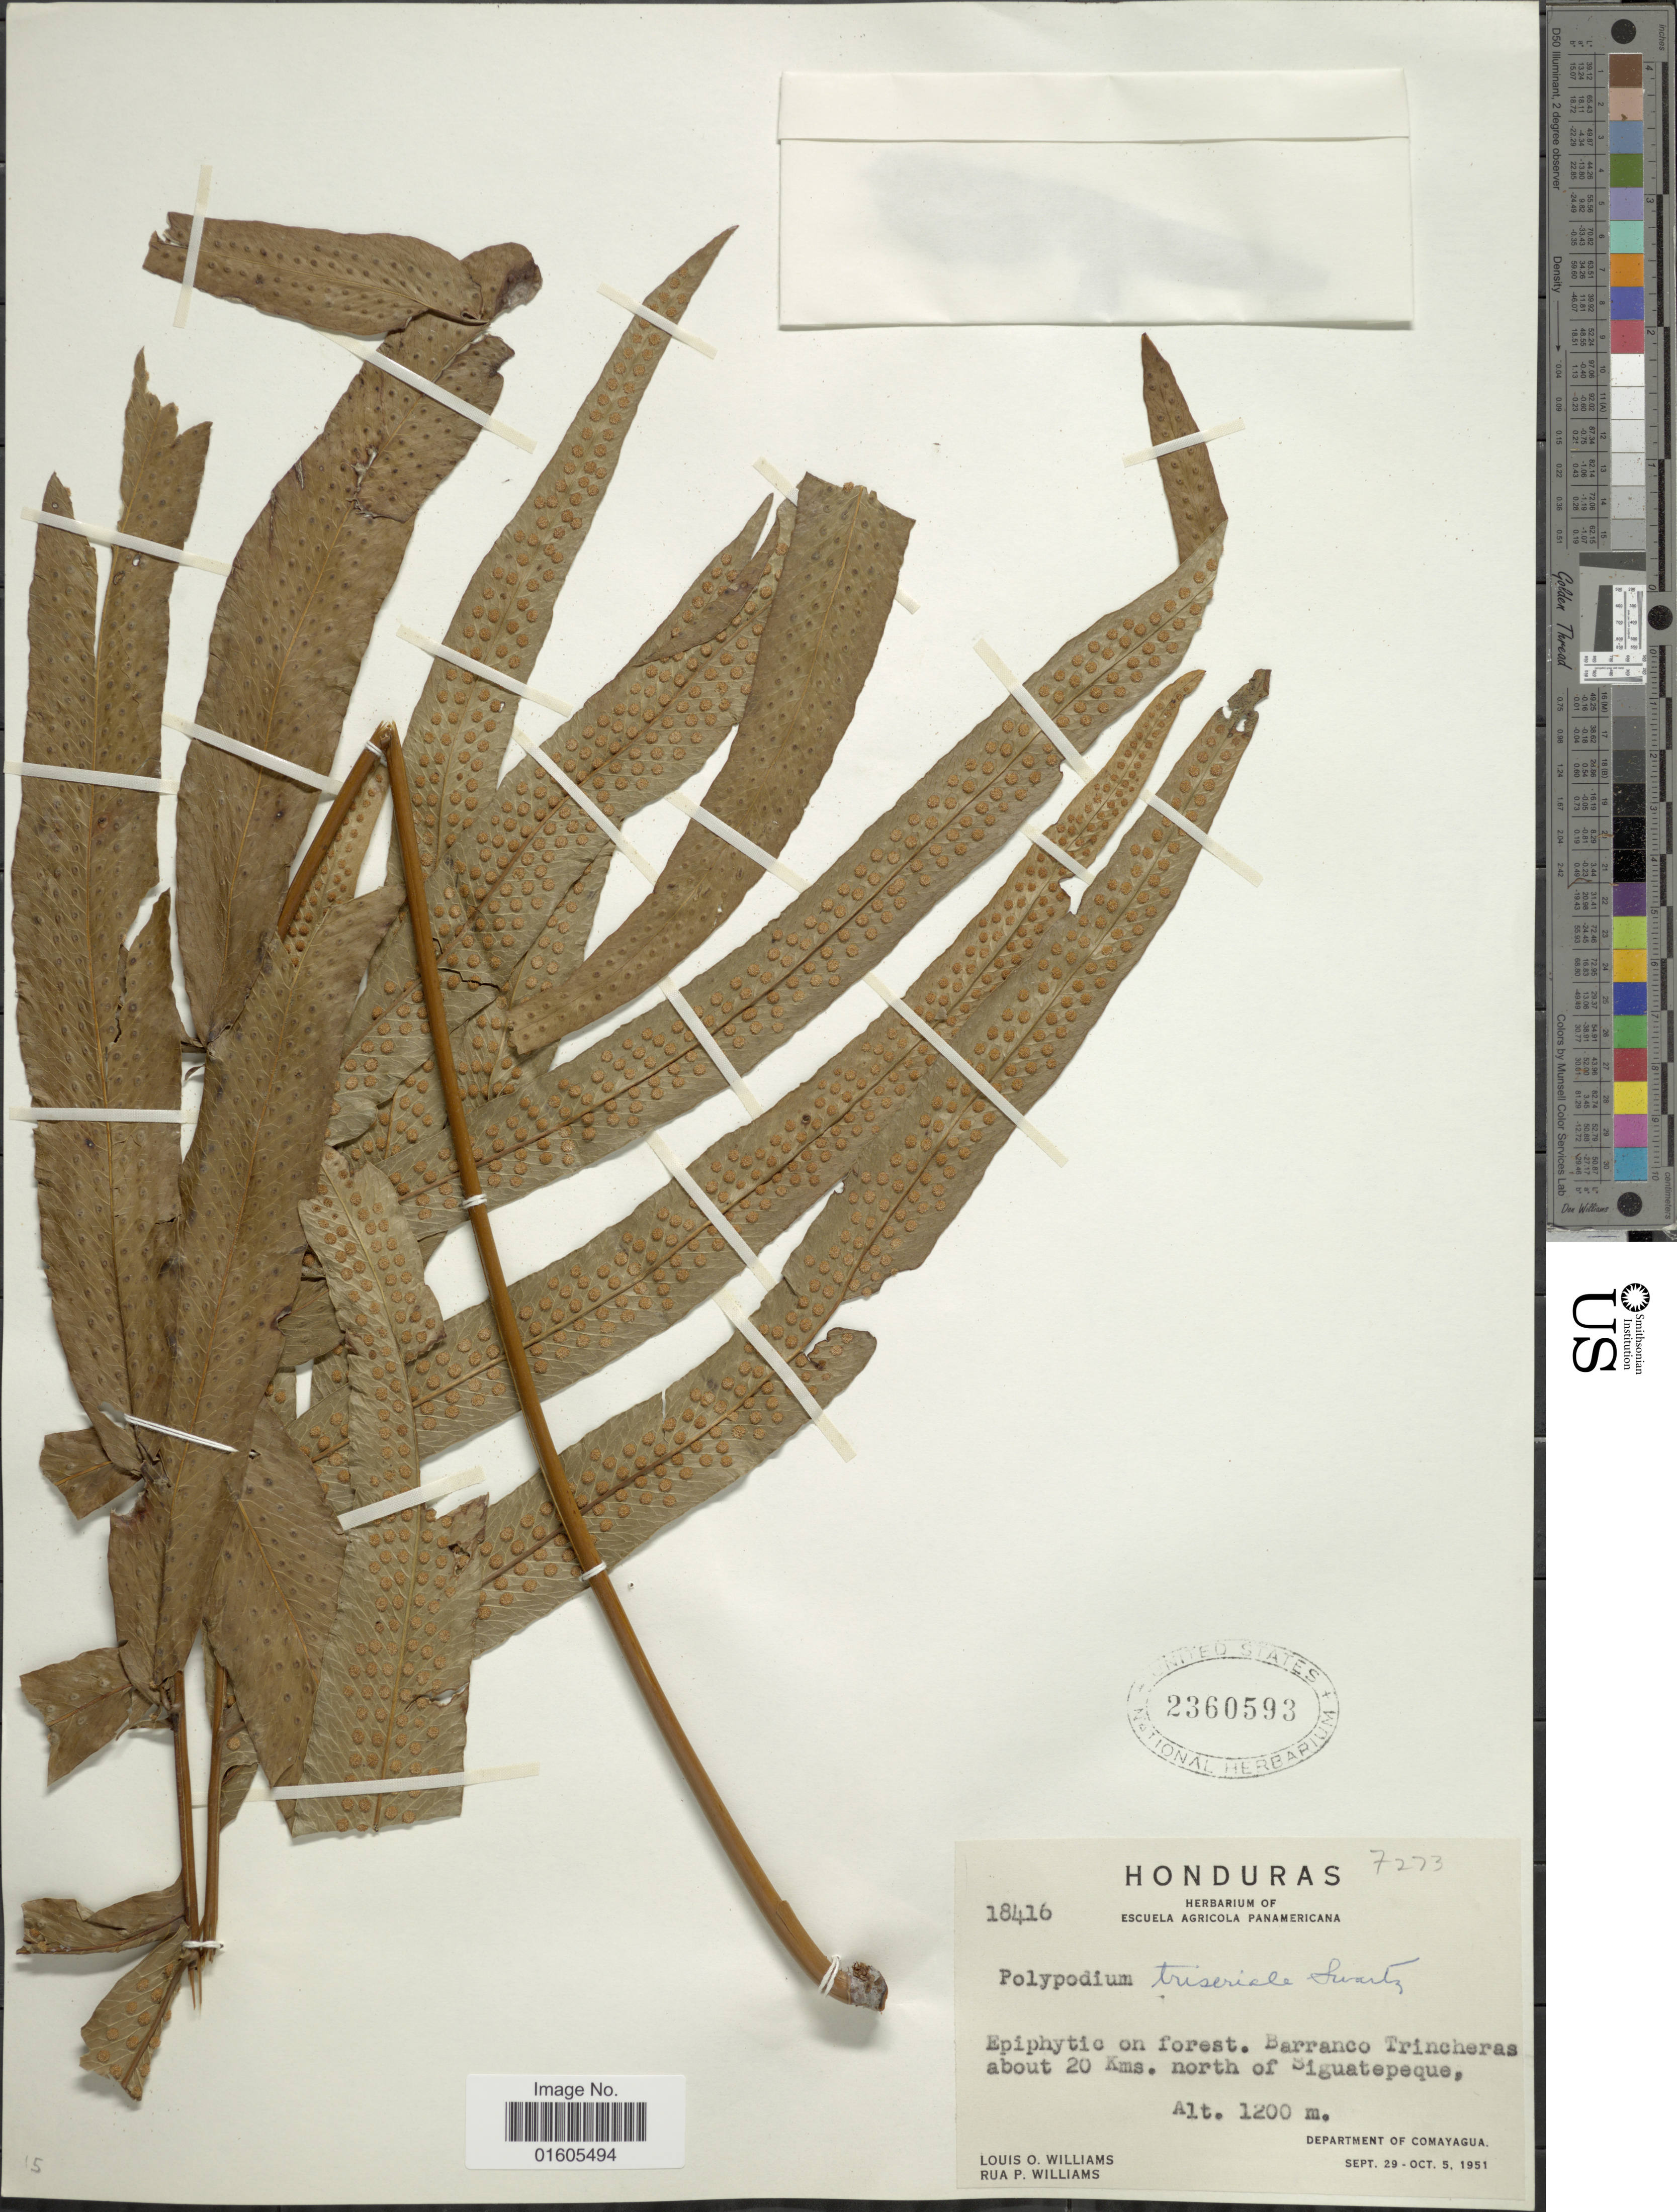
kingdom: Plantae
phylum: Tracheophyta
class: Polypodiopsida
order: Polypodiales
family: Polypodiaceae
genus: Serpocaulon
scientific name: Serpocaulon triseriale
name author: (Sw.) A.R. Sm.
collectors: L. O. Williams & R. P. Williams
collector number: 18416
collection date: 1951-09-29/1951-10-05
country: Honduras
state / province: Comayagua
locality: Barranco Trincheras about 20 Kms north of Siguatepeque, Department of Comayagua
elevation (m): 1200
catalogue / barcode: US 2360593